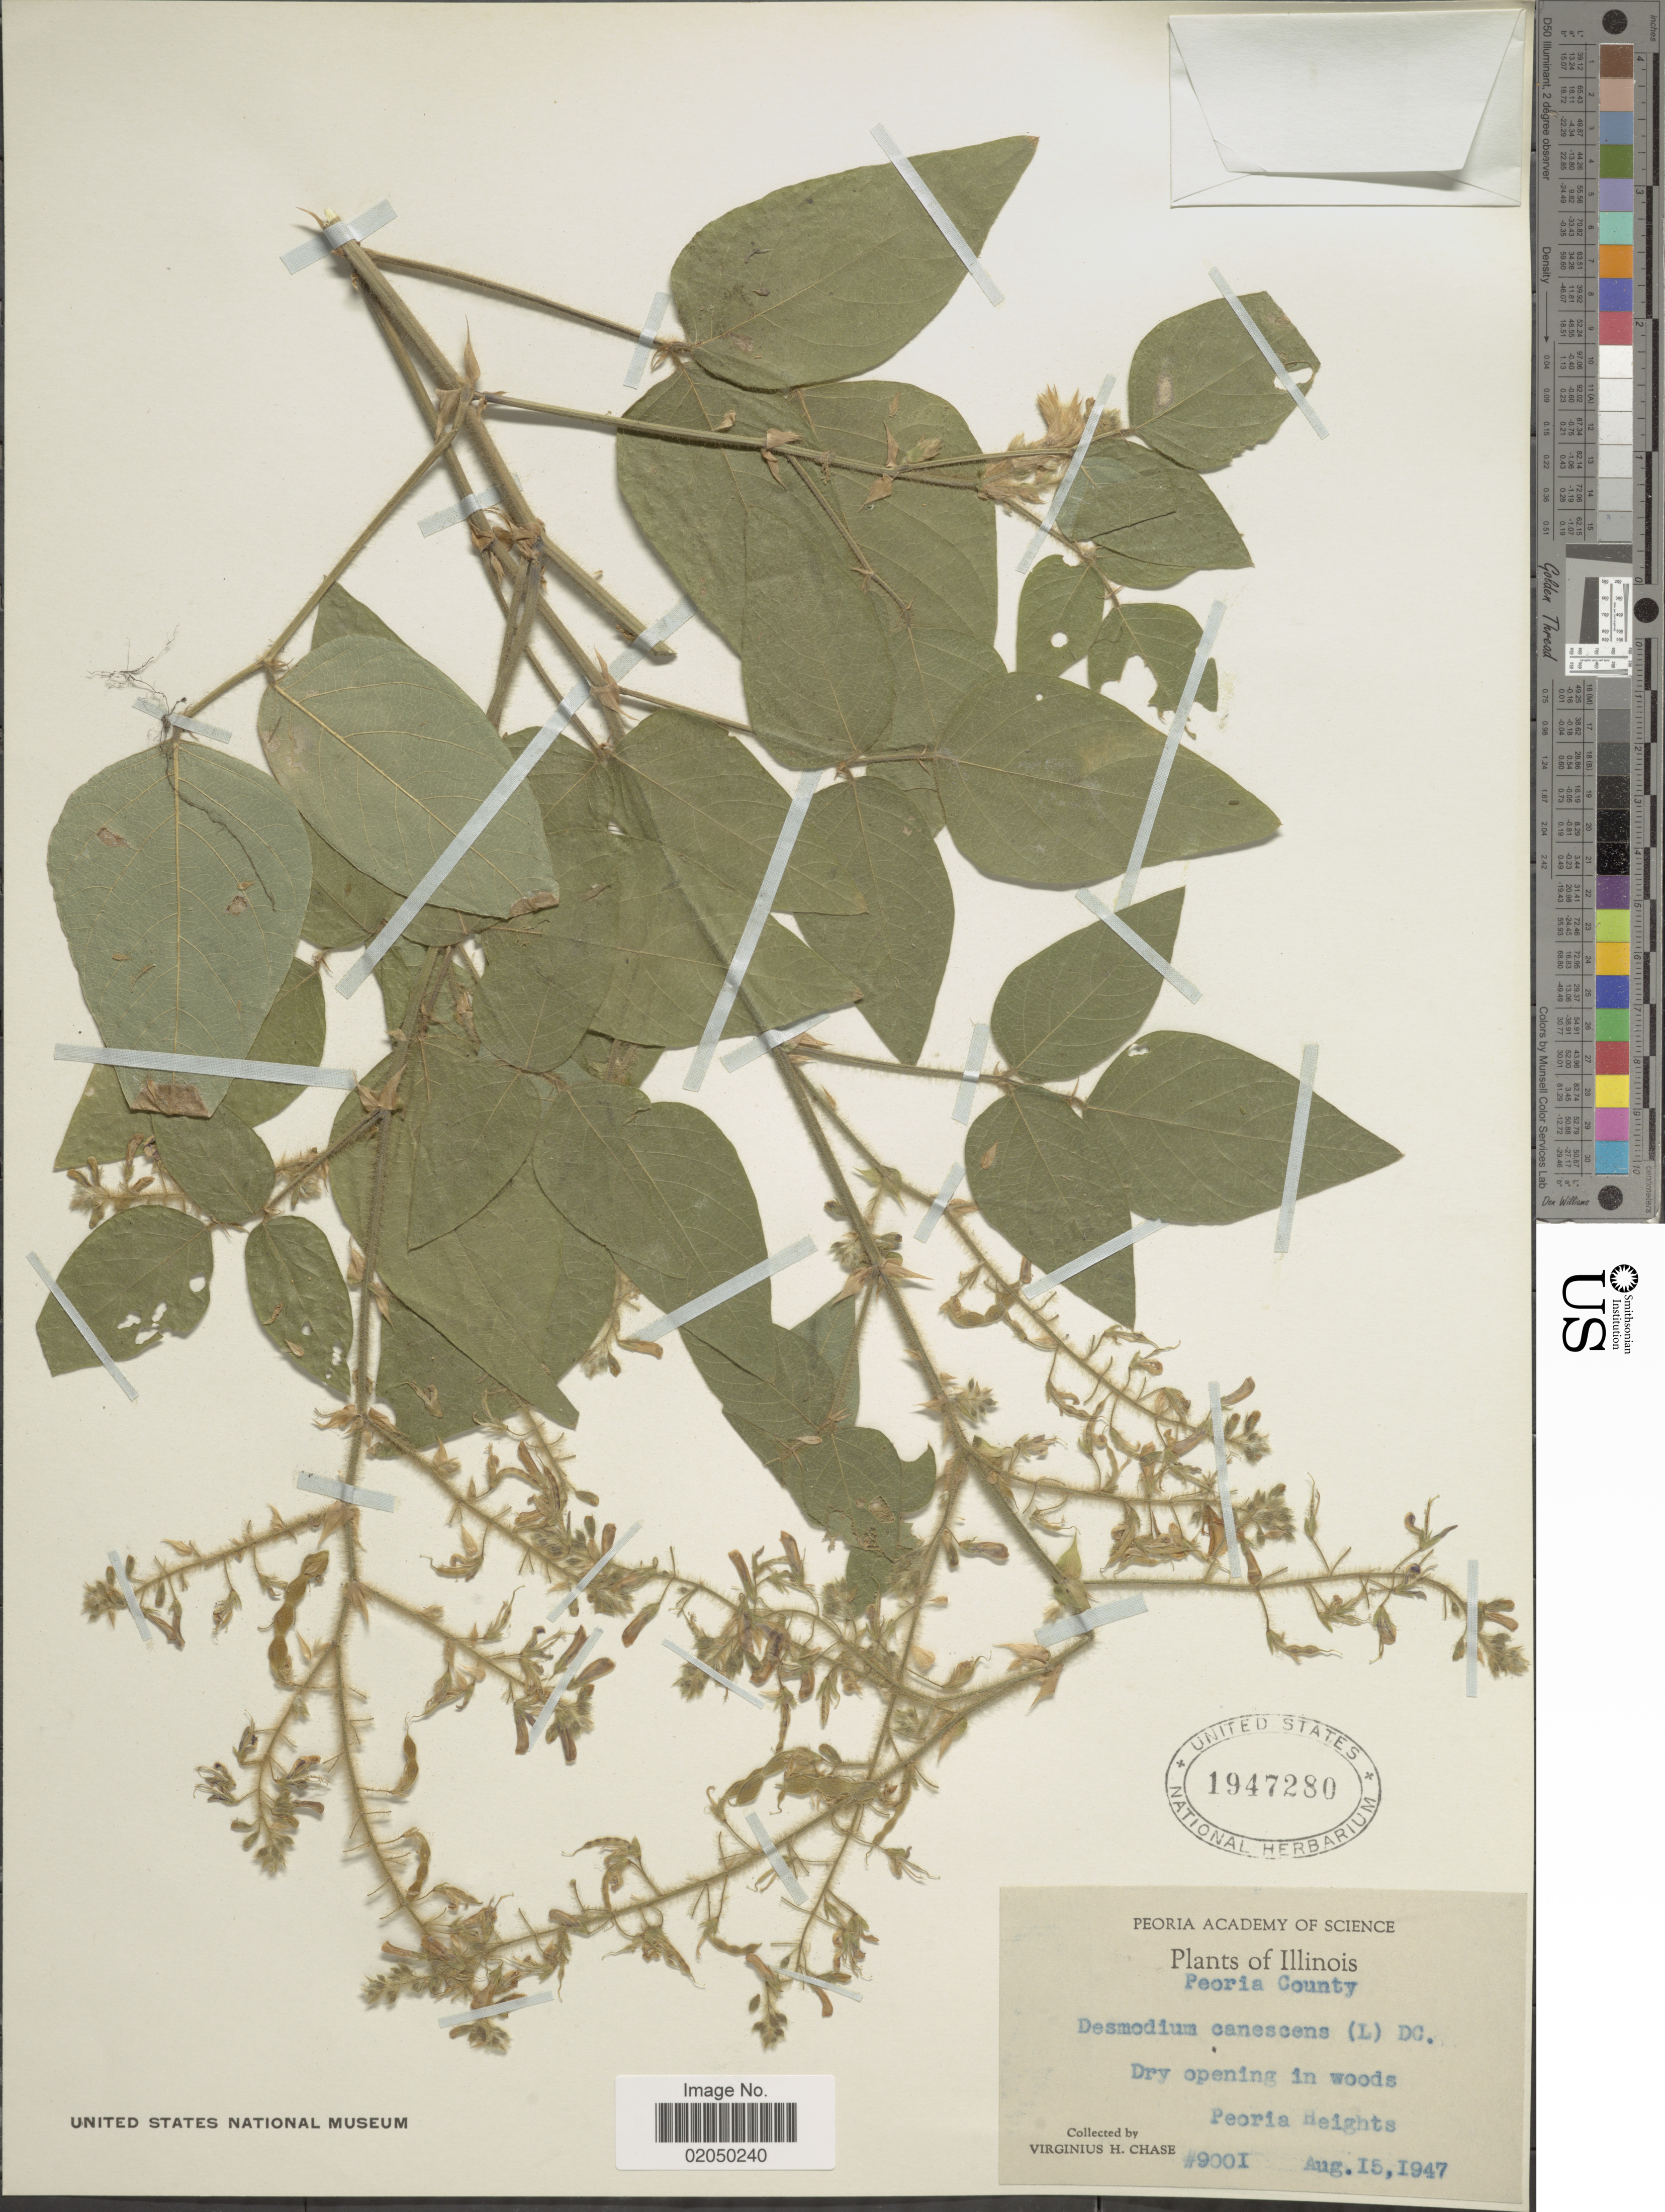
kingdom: Plantae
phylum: Tracheophyta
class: Magnoliopsida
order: Fabales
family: Fabaceae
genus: Desmodium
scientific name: Desmodium canescens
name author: (L.) DC.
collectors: V. H. Chase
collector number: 9001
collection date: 1947-08-15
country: United States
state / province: Illinois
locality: Peoria County, Peoria Heights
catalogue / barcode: US 1947280